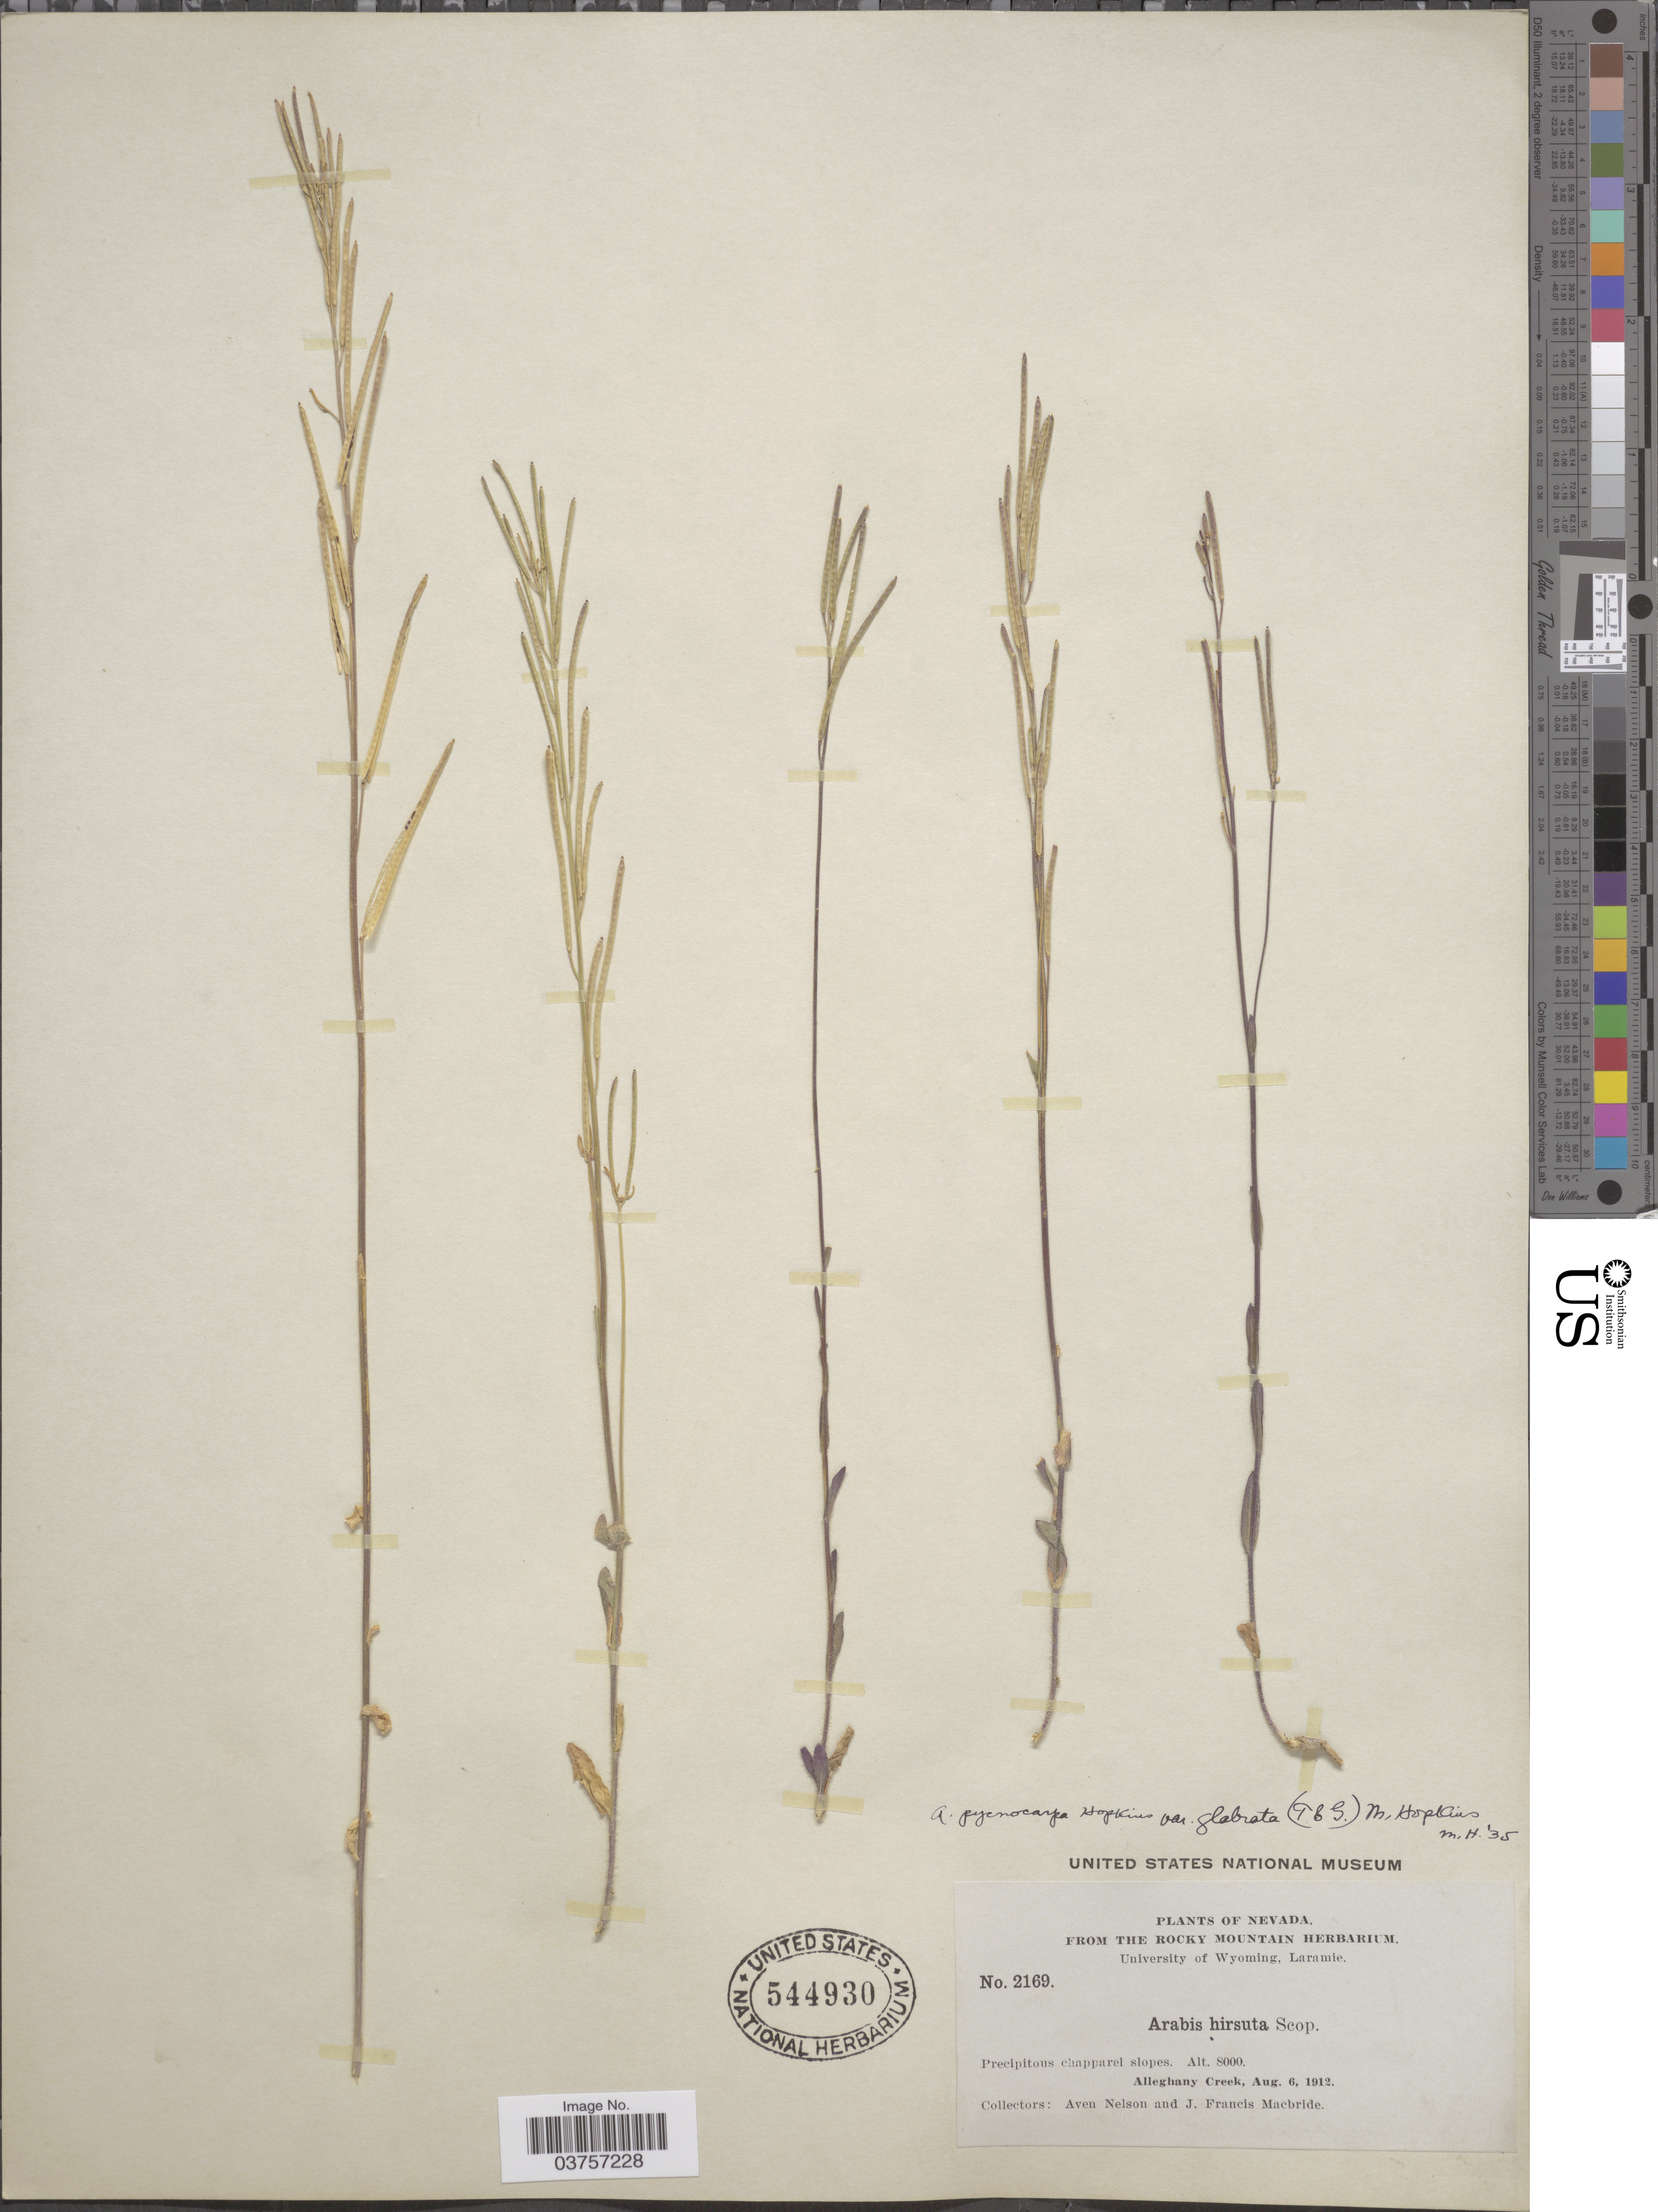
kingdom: Plantae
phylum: Tracheophyta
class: Magnoliopsida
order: Brassicales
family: Brassicaceae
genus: Arabis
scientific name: Arabis hirsuta var. glabrata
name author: Torr. & A. Gray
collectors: A. Nelson & J. F. Macbride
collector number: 2169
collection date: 1912-08-06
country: United States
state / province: Nevada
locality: Alleghany Creek.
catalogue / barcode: US 544930